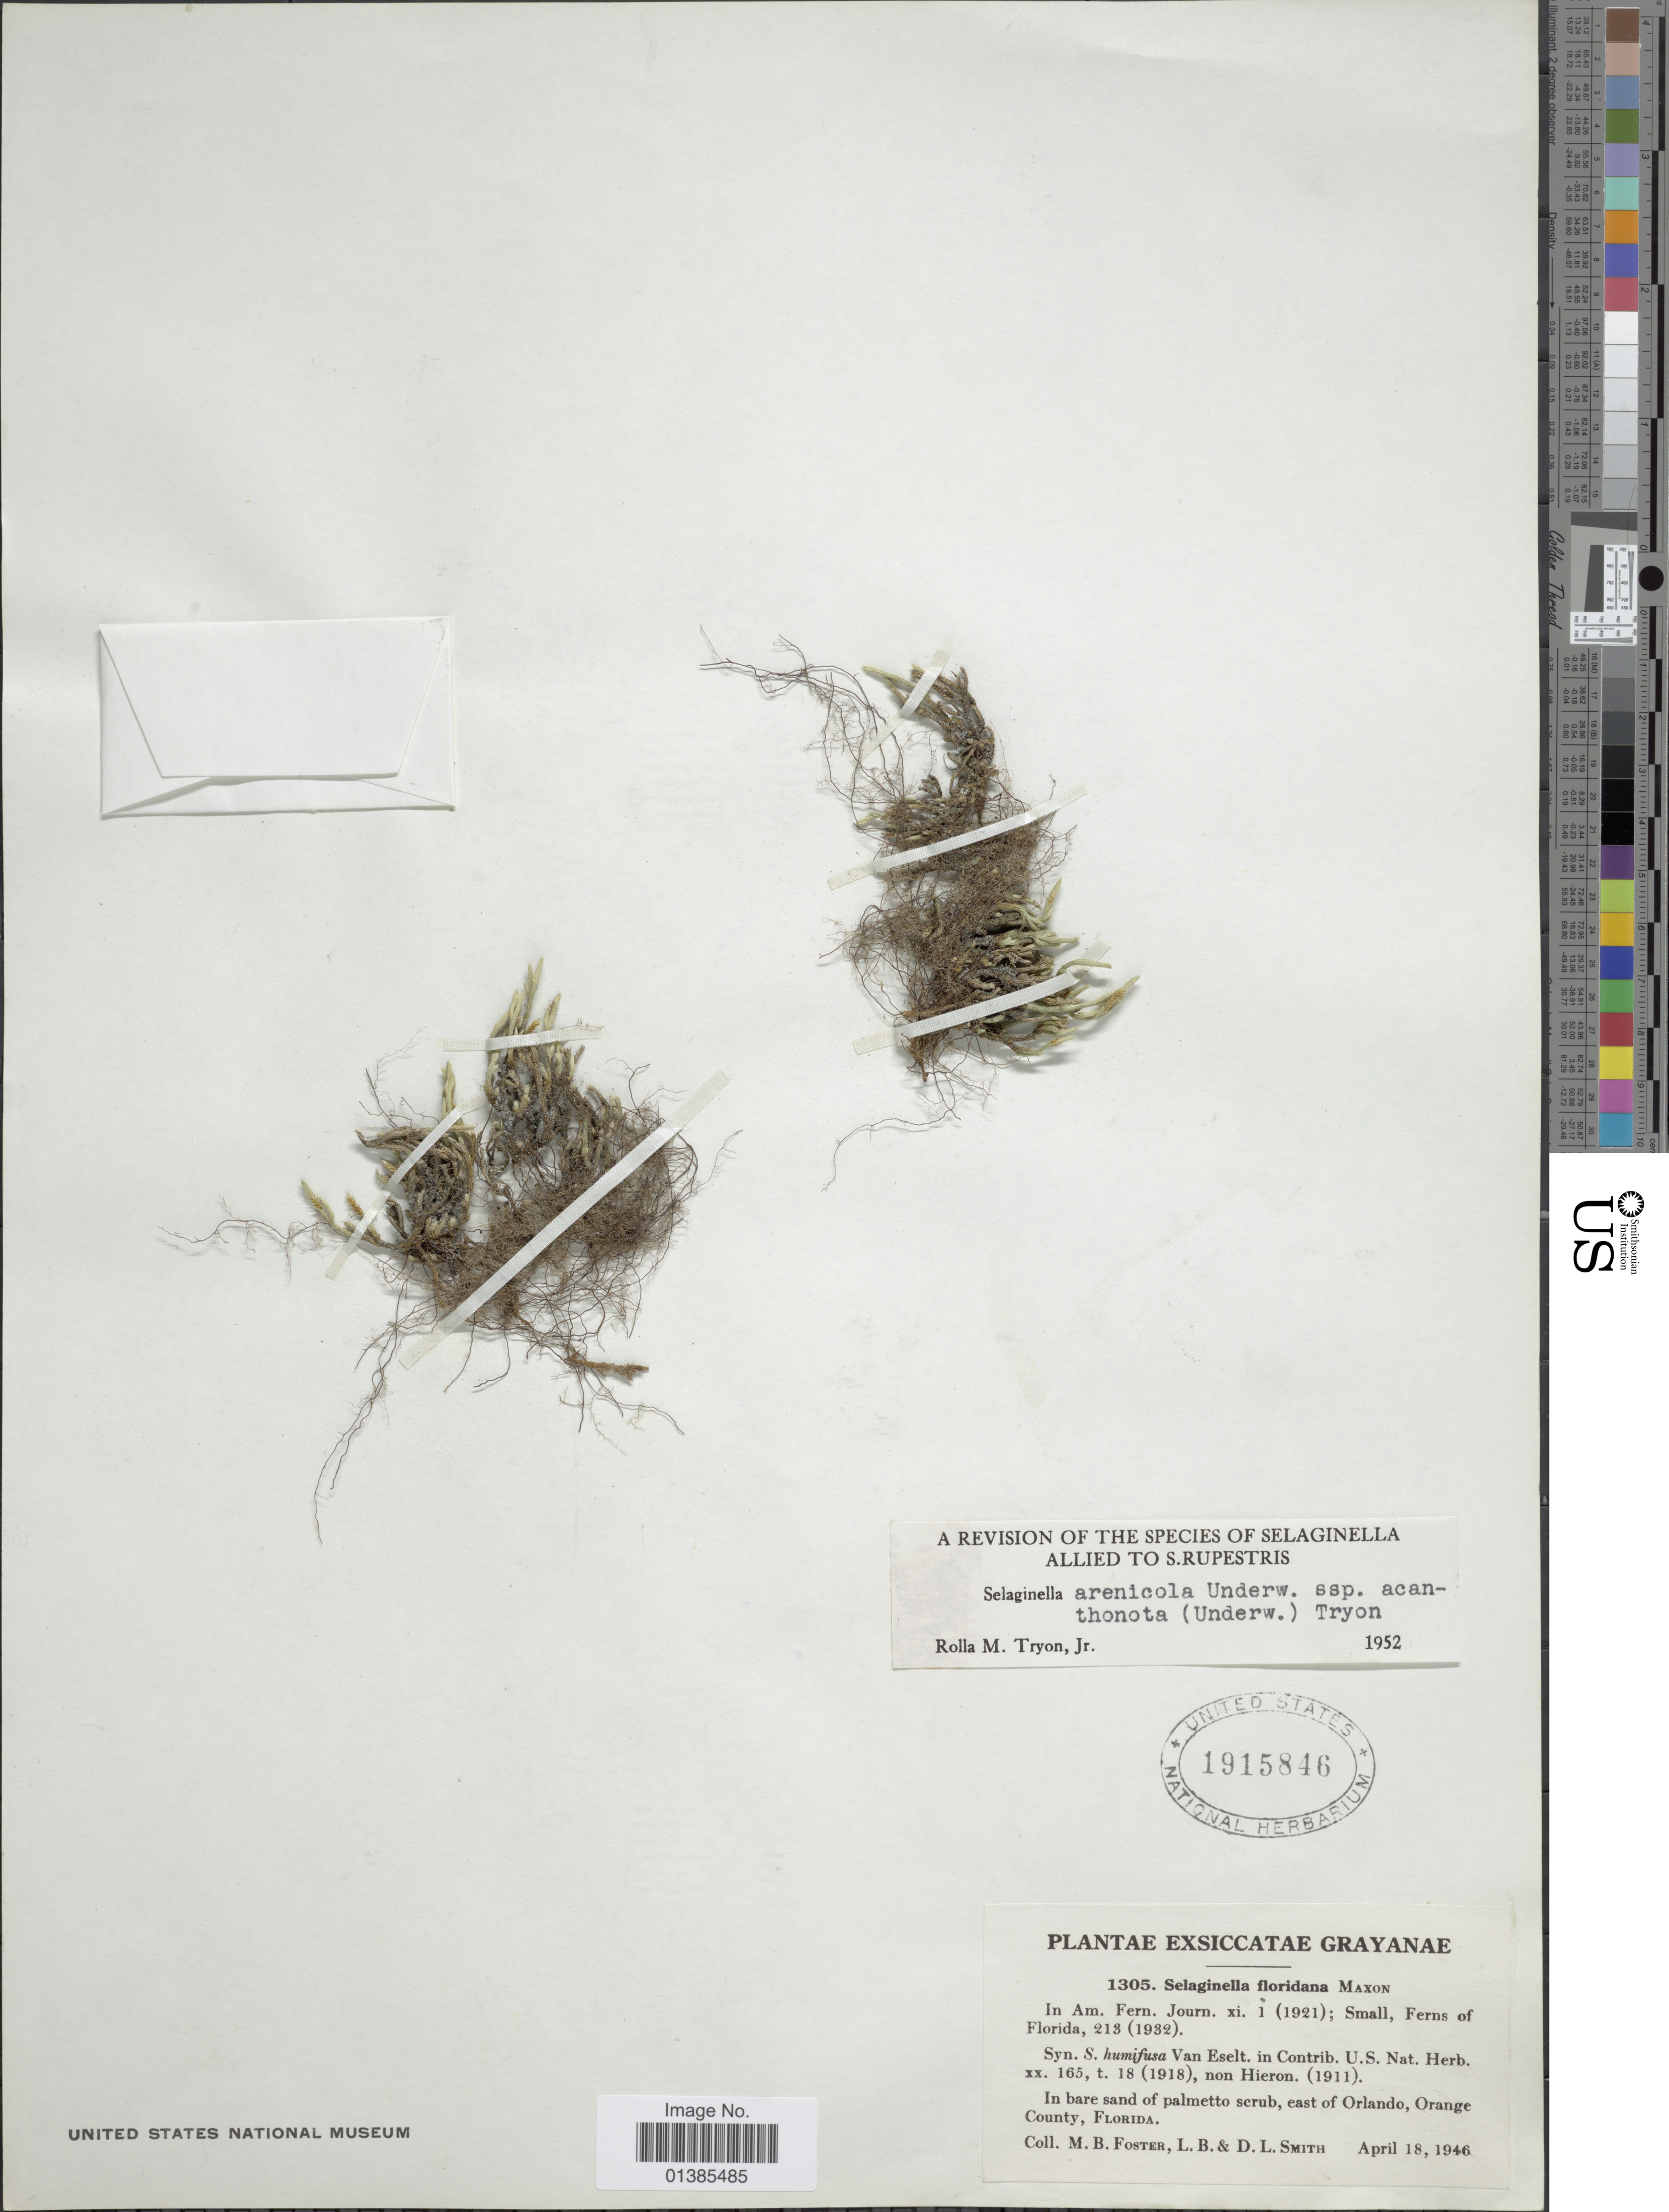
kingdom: Plantae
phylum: Tracheophyta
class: Lycopodiopsida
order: Selaginellales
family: Selaginellaceae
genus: Selaginella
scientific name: Selaginella arenicola subsp. acanthonota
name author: (Underw.) R.M. Tryon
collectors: M. B. Foster, L. Smith & D. L. Smith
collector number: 1305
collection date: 1946-04-18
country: United States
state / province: Florida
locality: In bare sand of palmetto scrub, east of Orlando, Orange County.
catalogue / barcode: US 1915846